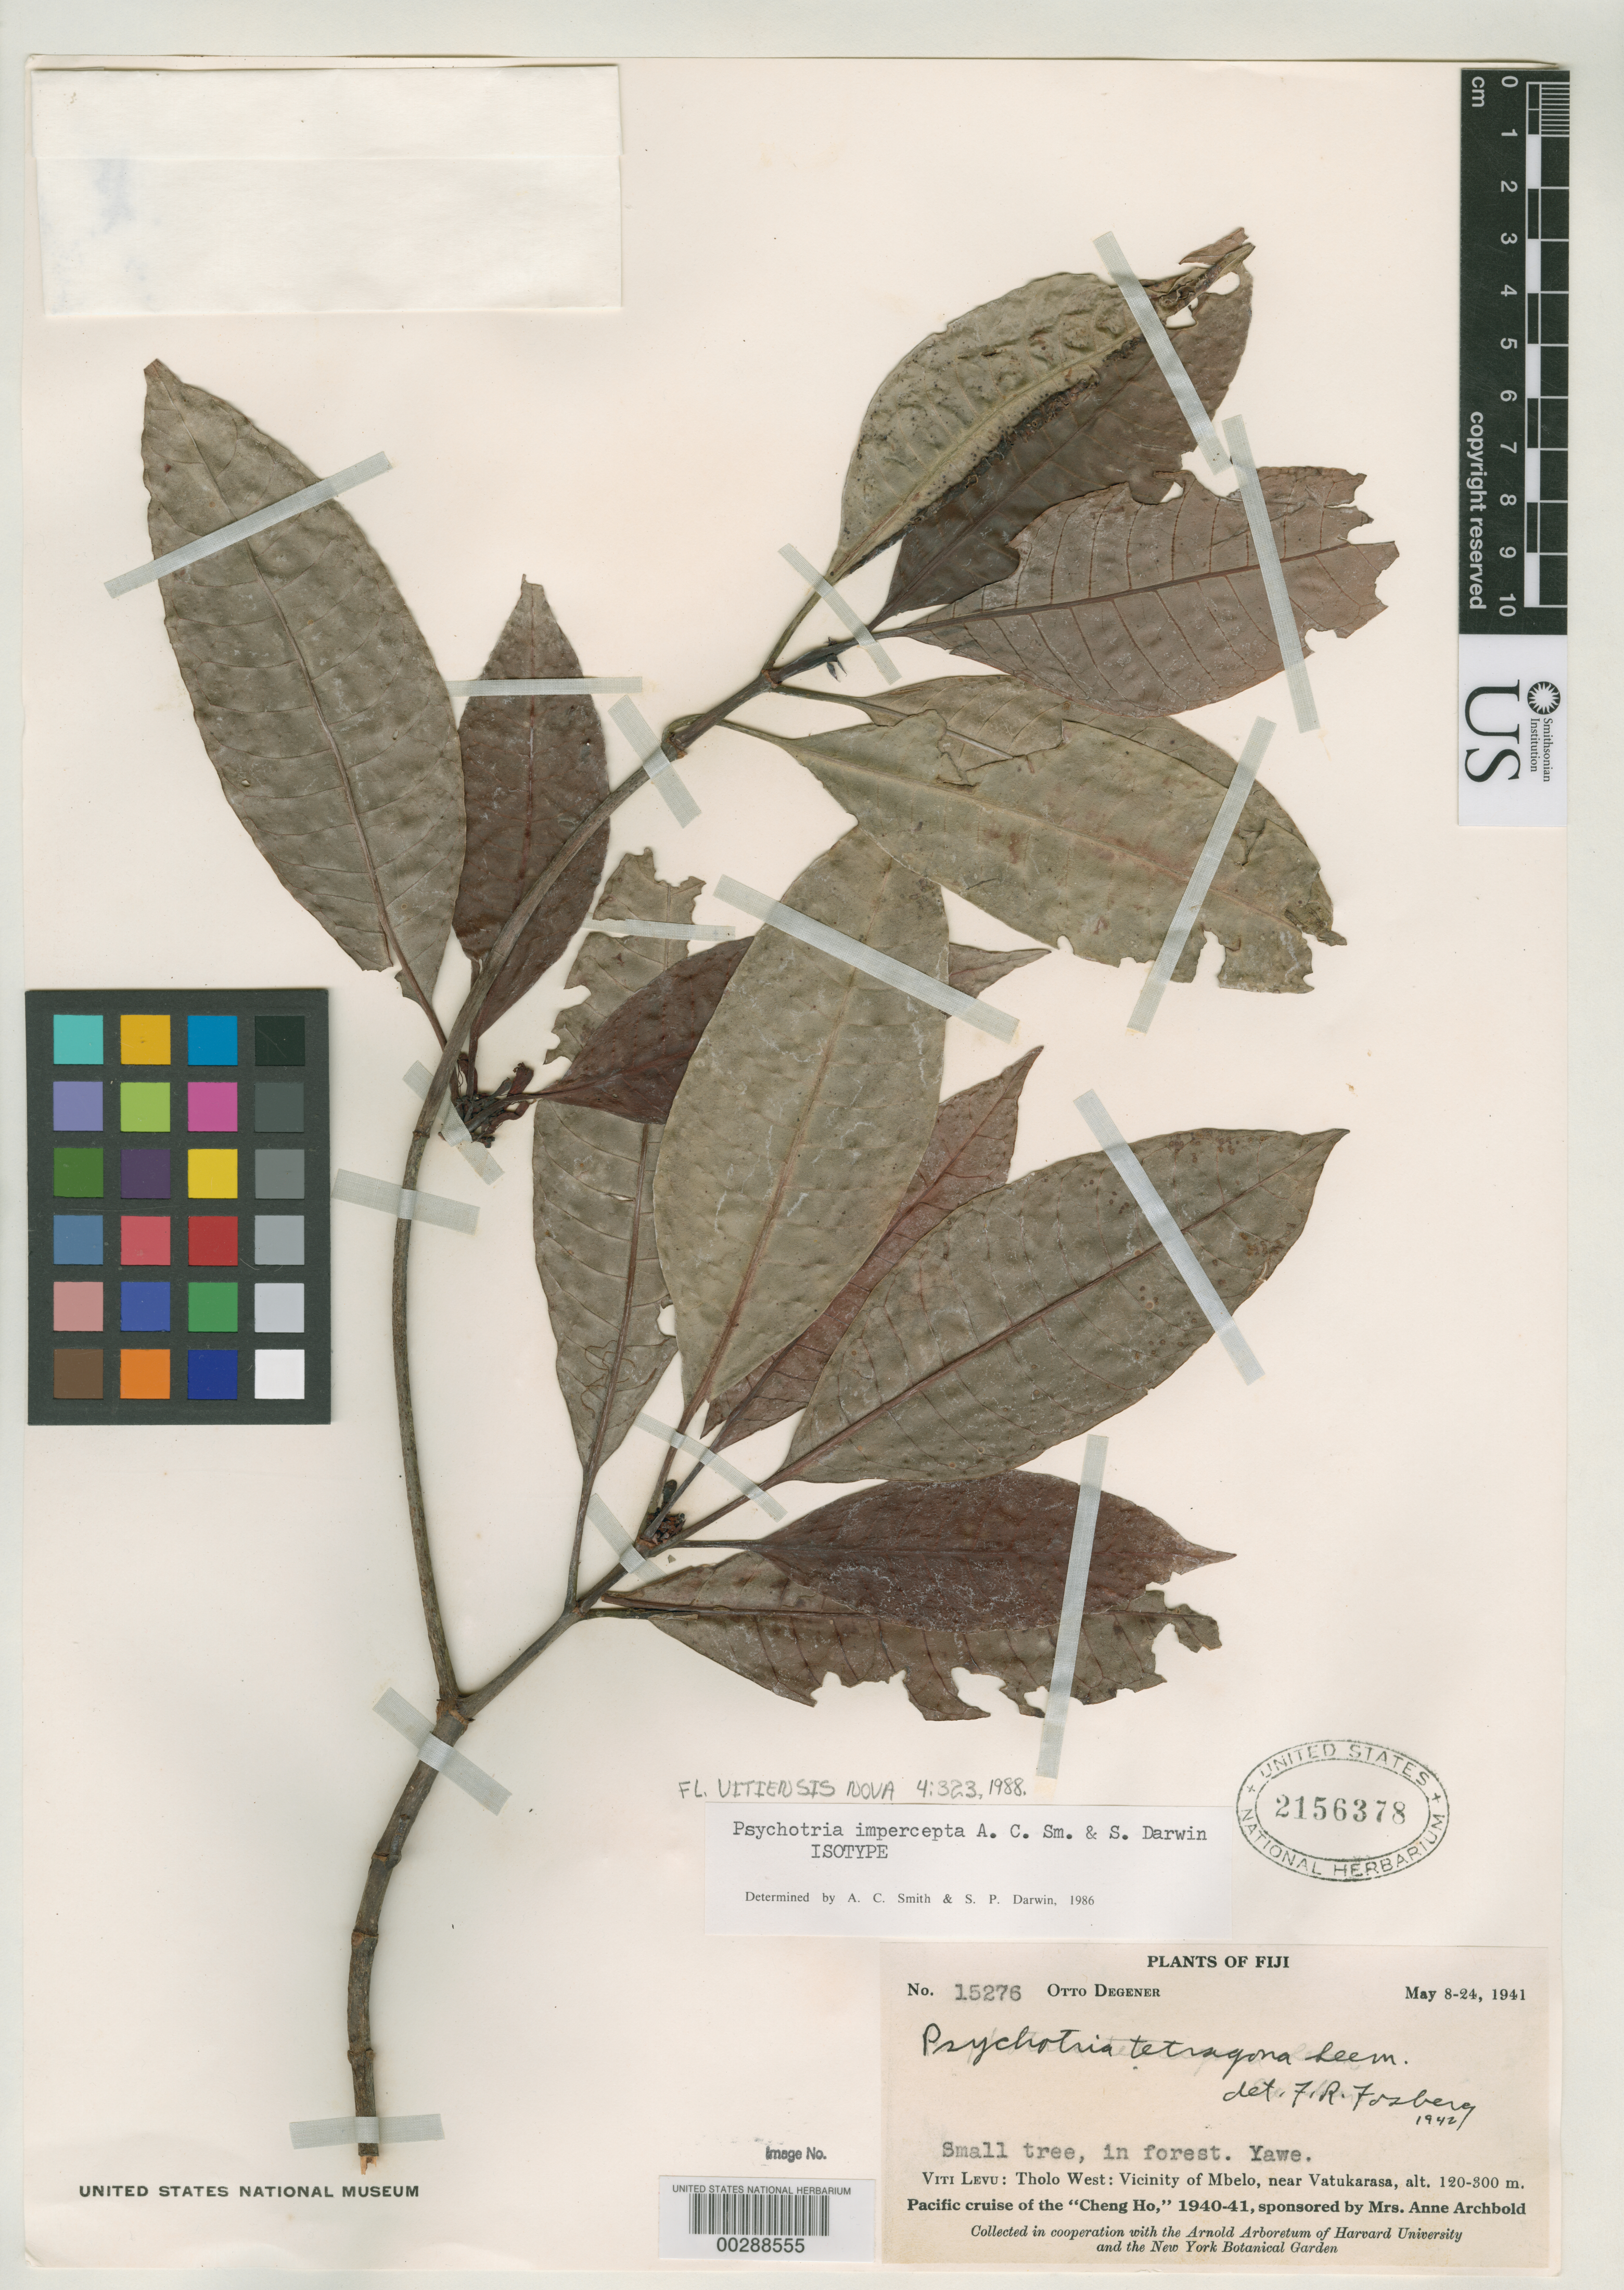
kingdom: Plantae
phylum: Tracheophyta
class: Magnoliopsida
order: Gentianales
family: Rubiaceae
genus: Psychotria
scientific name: Psychotria impercepta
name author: A.C. Sm. & S.P. Darwin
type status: Isotype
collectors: O. Degener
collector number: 15276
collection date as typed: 08 May 1941 to 24 May 1941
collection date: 1941-05-08/1941-05-24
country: Fiji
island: Viti Levu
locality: Tholo West, vicinity of Mbelo, near Vatukarasa. [Viti Levu Group]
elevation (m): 120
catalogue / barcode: US 2156378